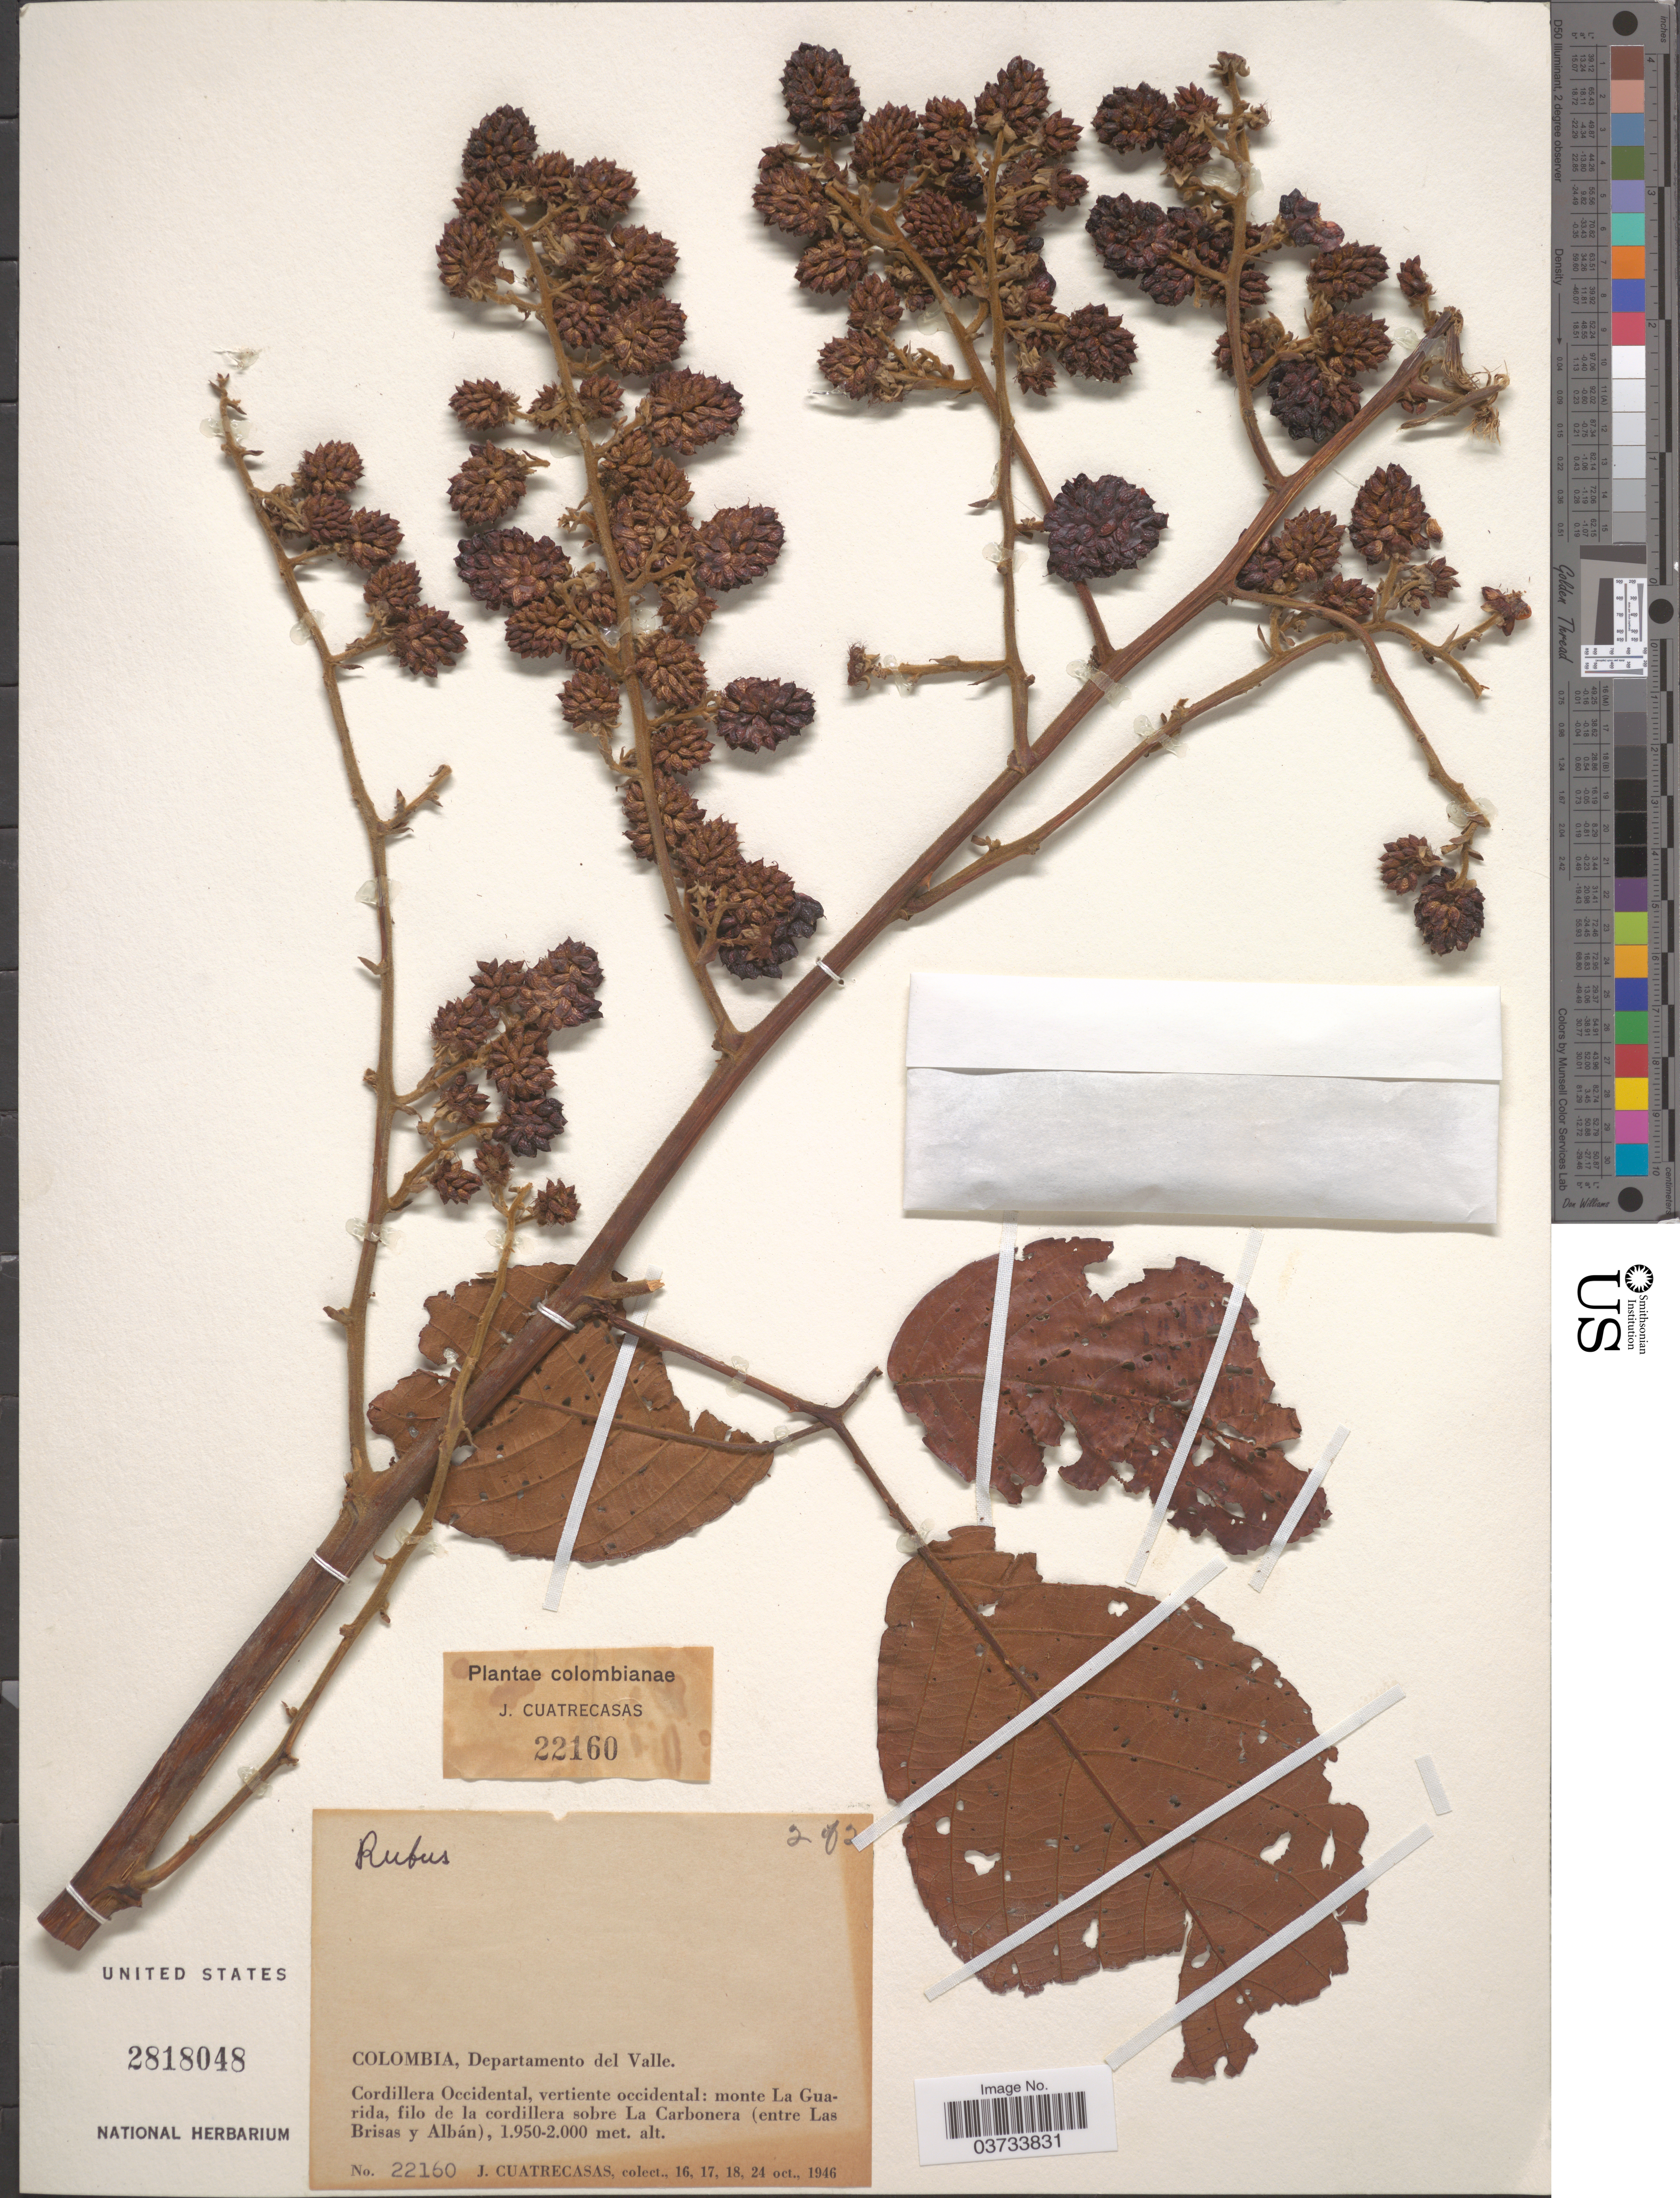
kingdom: Plantae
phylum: Tracheophyta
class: Magnoliopsida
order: Rosales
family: Rosaceae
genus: Rubus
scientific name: Rubus sp.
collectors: J. Cuatrecasas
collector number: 22160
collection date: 1946-10-16/1946-10-24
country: Colombia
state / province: Valle del Cauca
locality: Departamento del Valle. Cordillera Occidental, vertiente occidental: monte La Guarida, filo de la cordillera sobre La Carbonera (entre Las Brisas y Albán).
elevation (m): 1950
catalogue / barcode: US 2818048